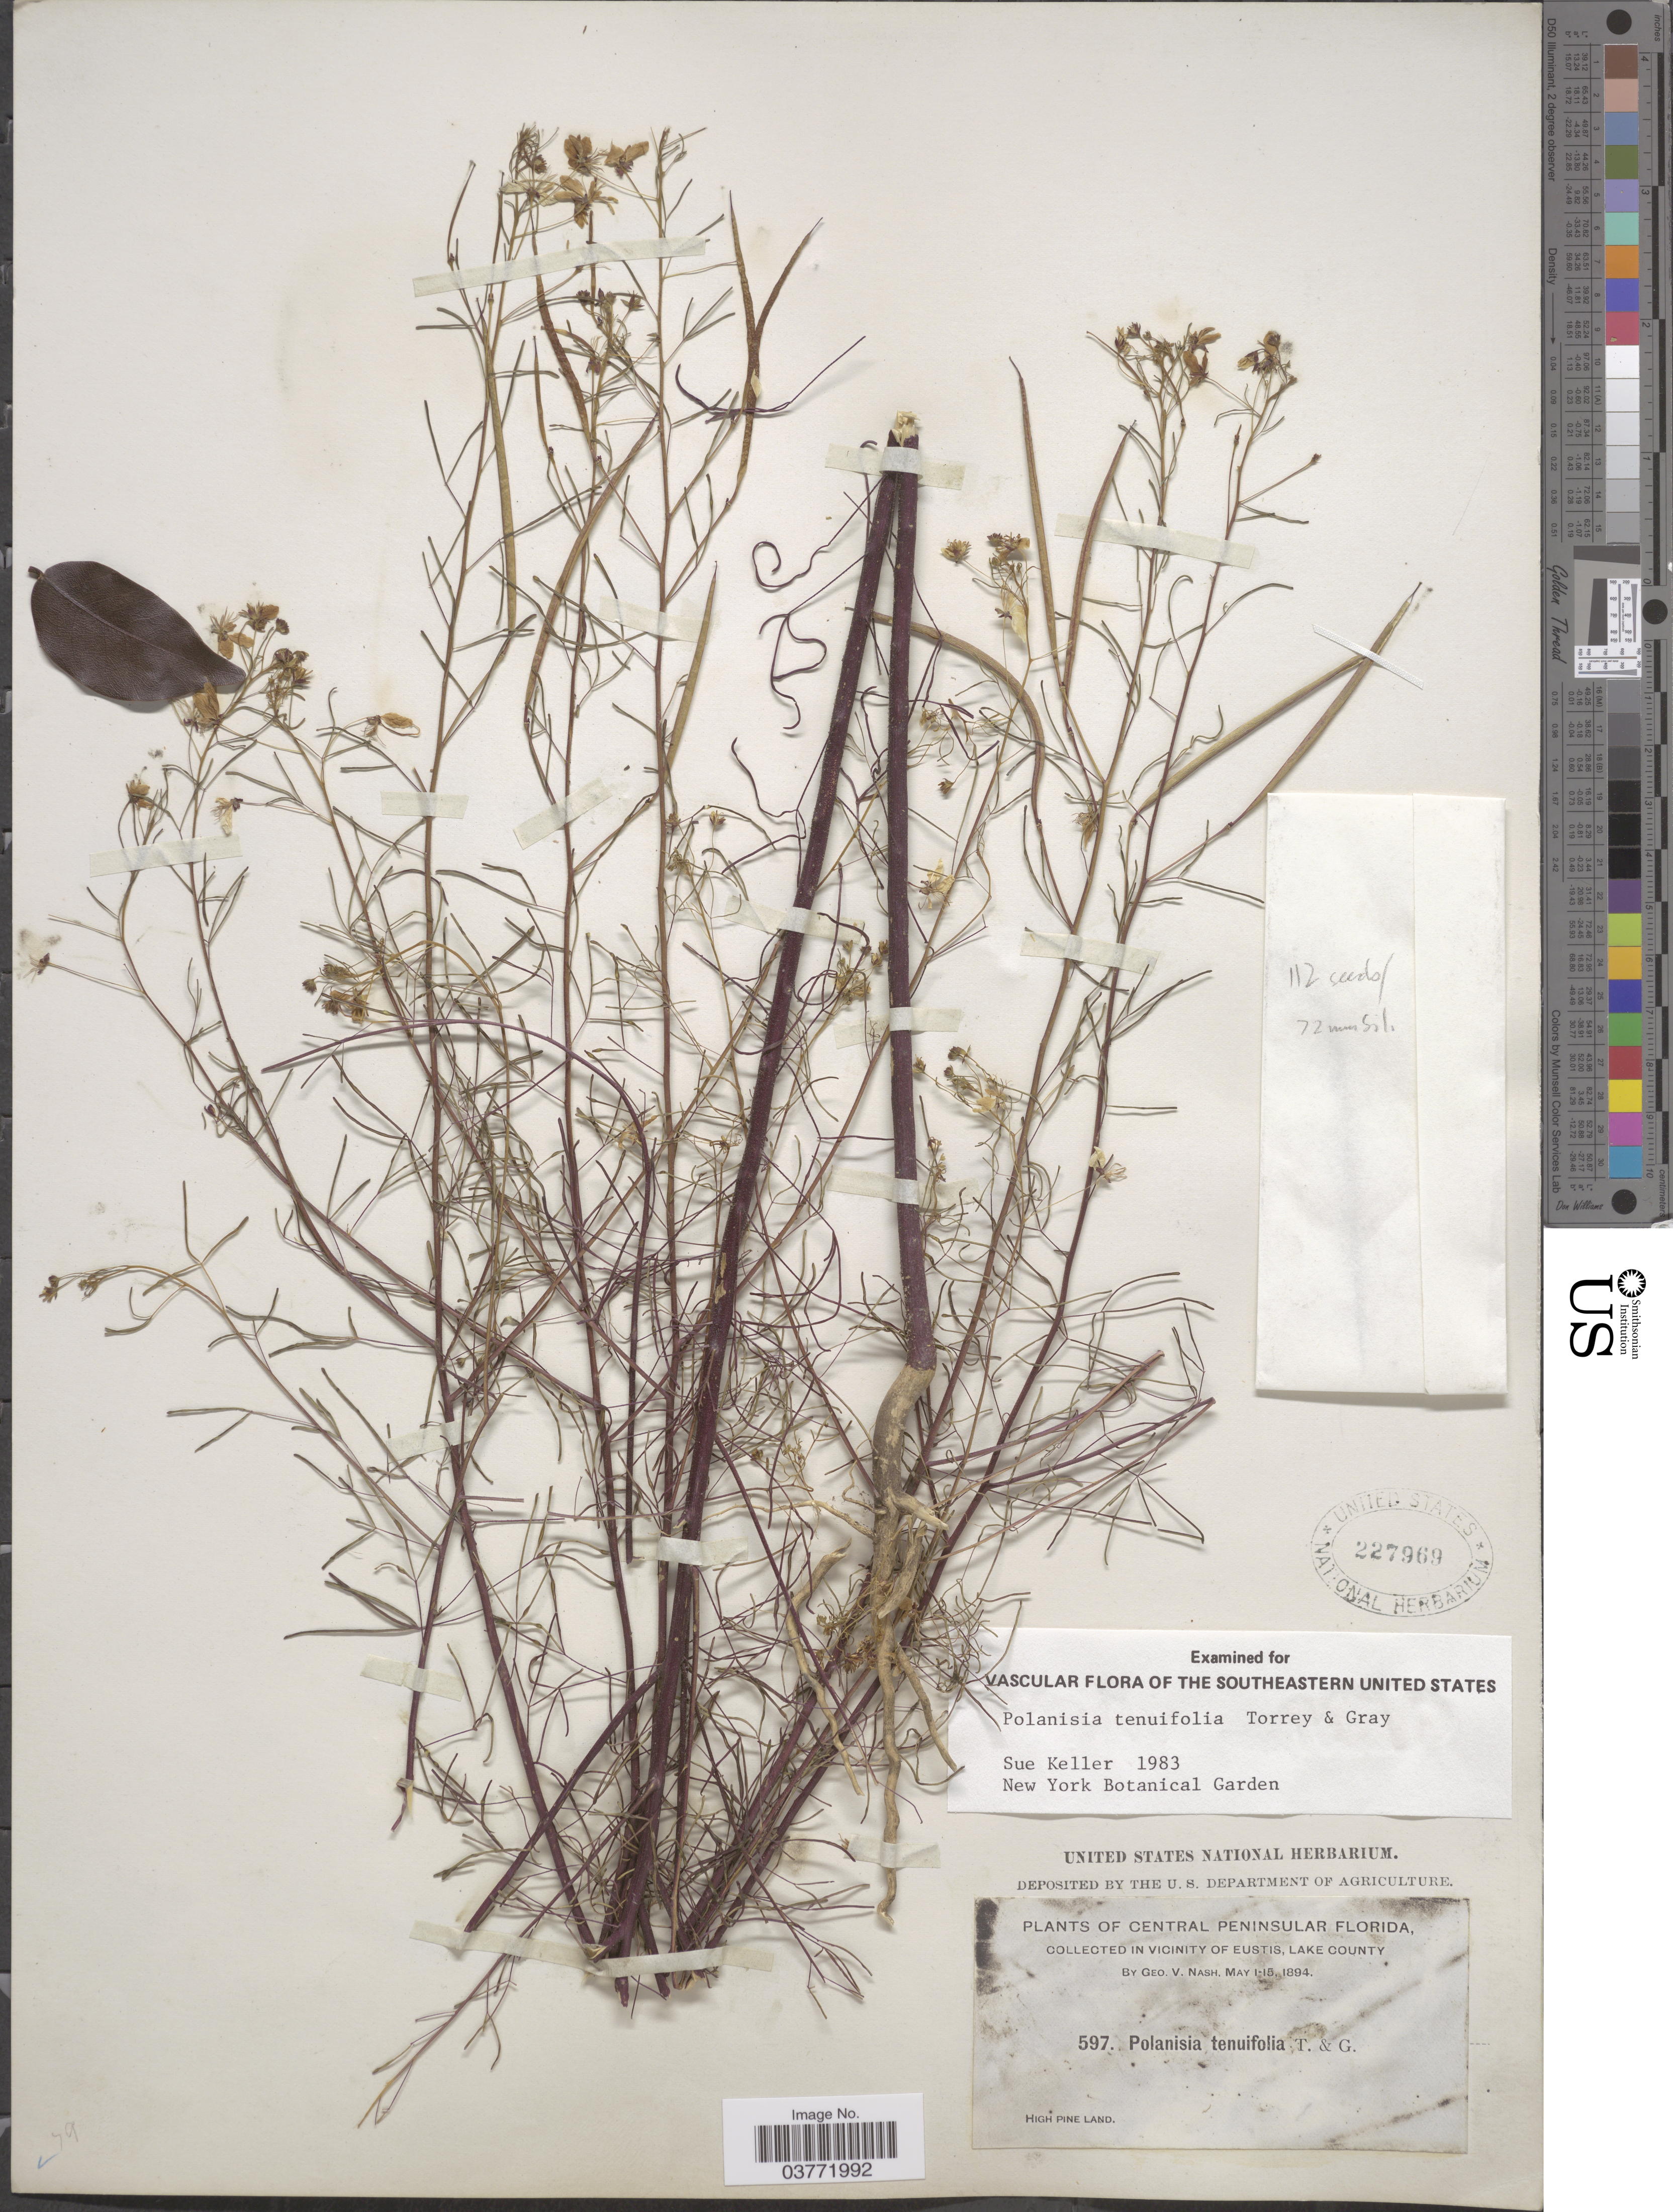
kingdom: Plantae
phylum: Tracheophyta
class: Magnoliopsida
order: Brassicales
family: Cleomaceae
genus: Polanisia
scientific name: Polanisia tenuifolia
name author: Torr. & A. Gray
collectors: G. V. Nash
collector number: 597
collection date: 1894-05-01/1894-05-15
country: United States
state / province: Florida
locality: Central Peninsular Florida, In Vicinity Of Eustis, Lake County. High Pine Land.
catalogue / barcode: US 227969